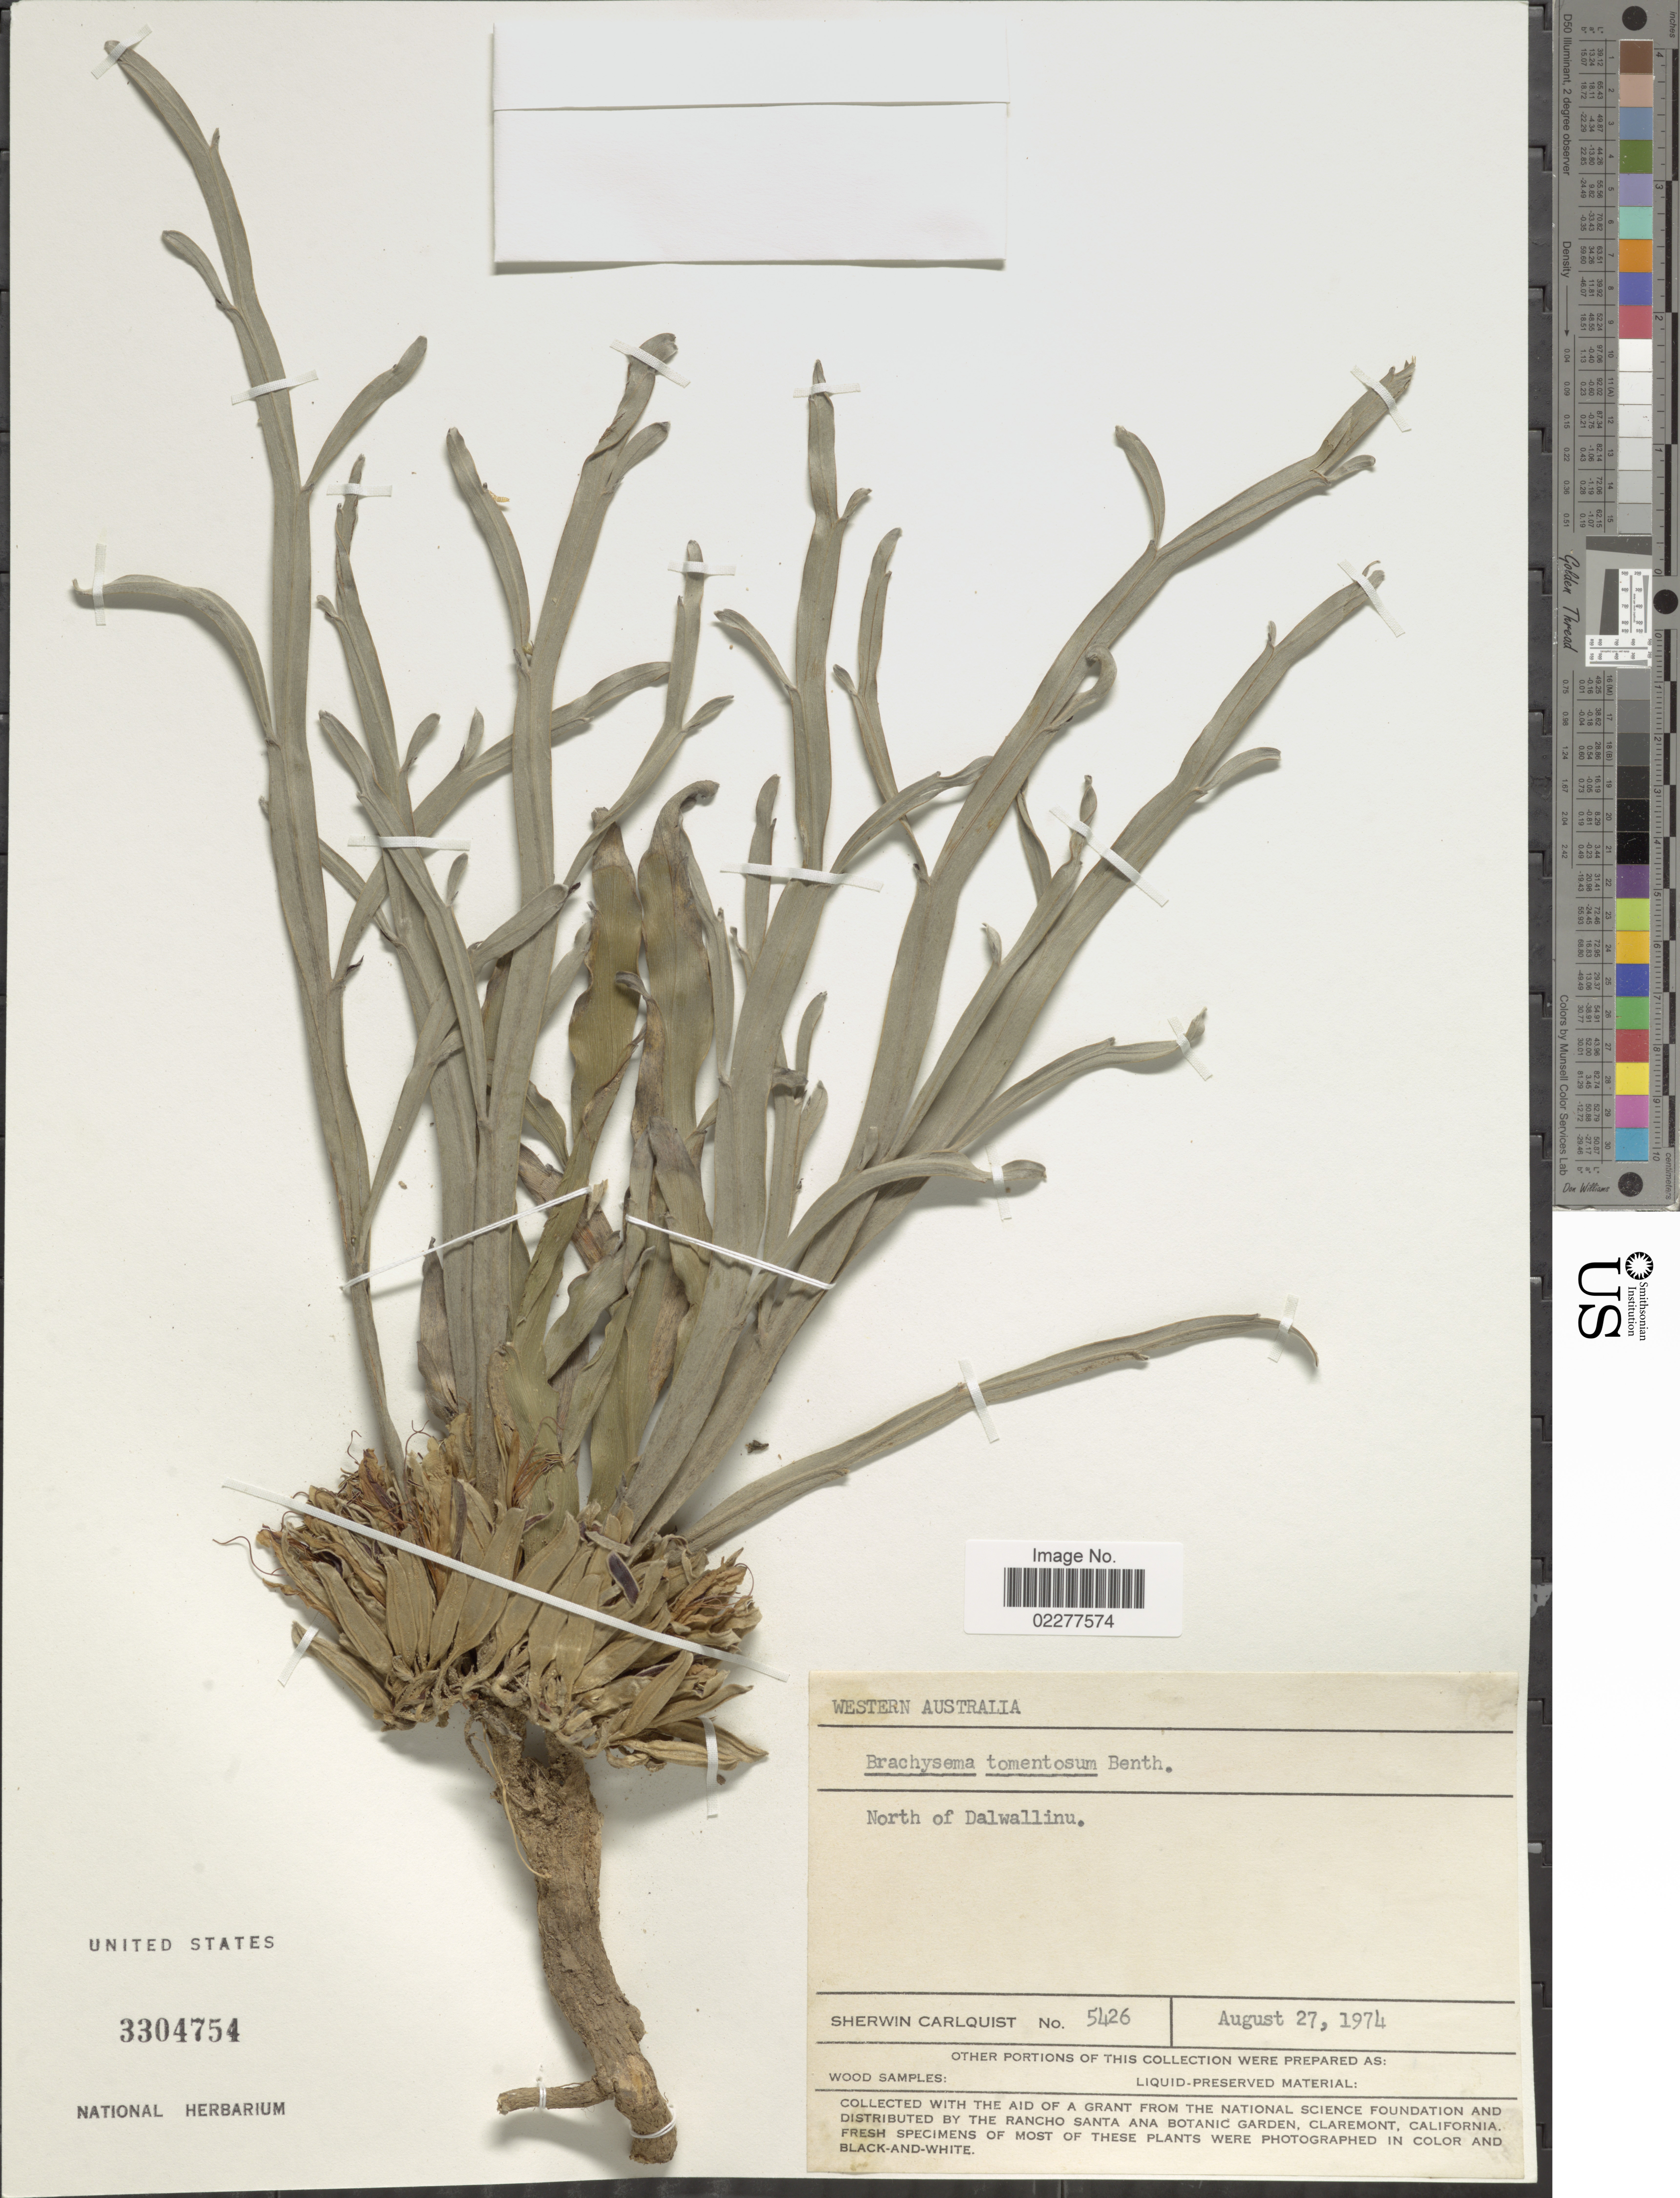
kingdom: Plantae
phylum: Tracheophyta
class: Magnoliopsida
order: Fabales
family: Fabaceae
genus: Leptosema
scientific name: Leptosema tomentosum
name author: (Benth.) Crisp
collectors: S. Carlquist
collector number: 5426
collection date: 1974-08-27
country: Australia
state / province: Western Australia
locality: North of Dalwallinu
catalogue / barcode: US 3304754